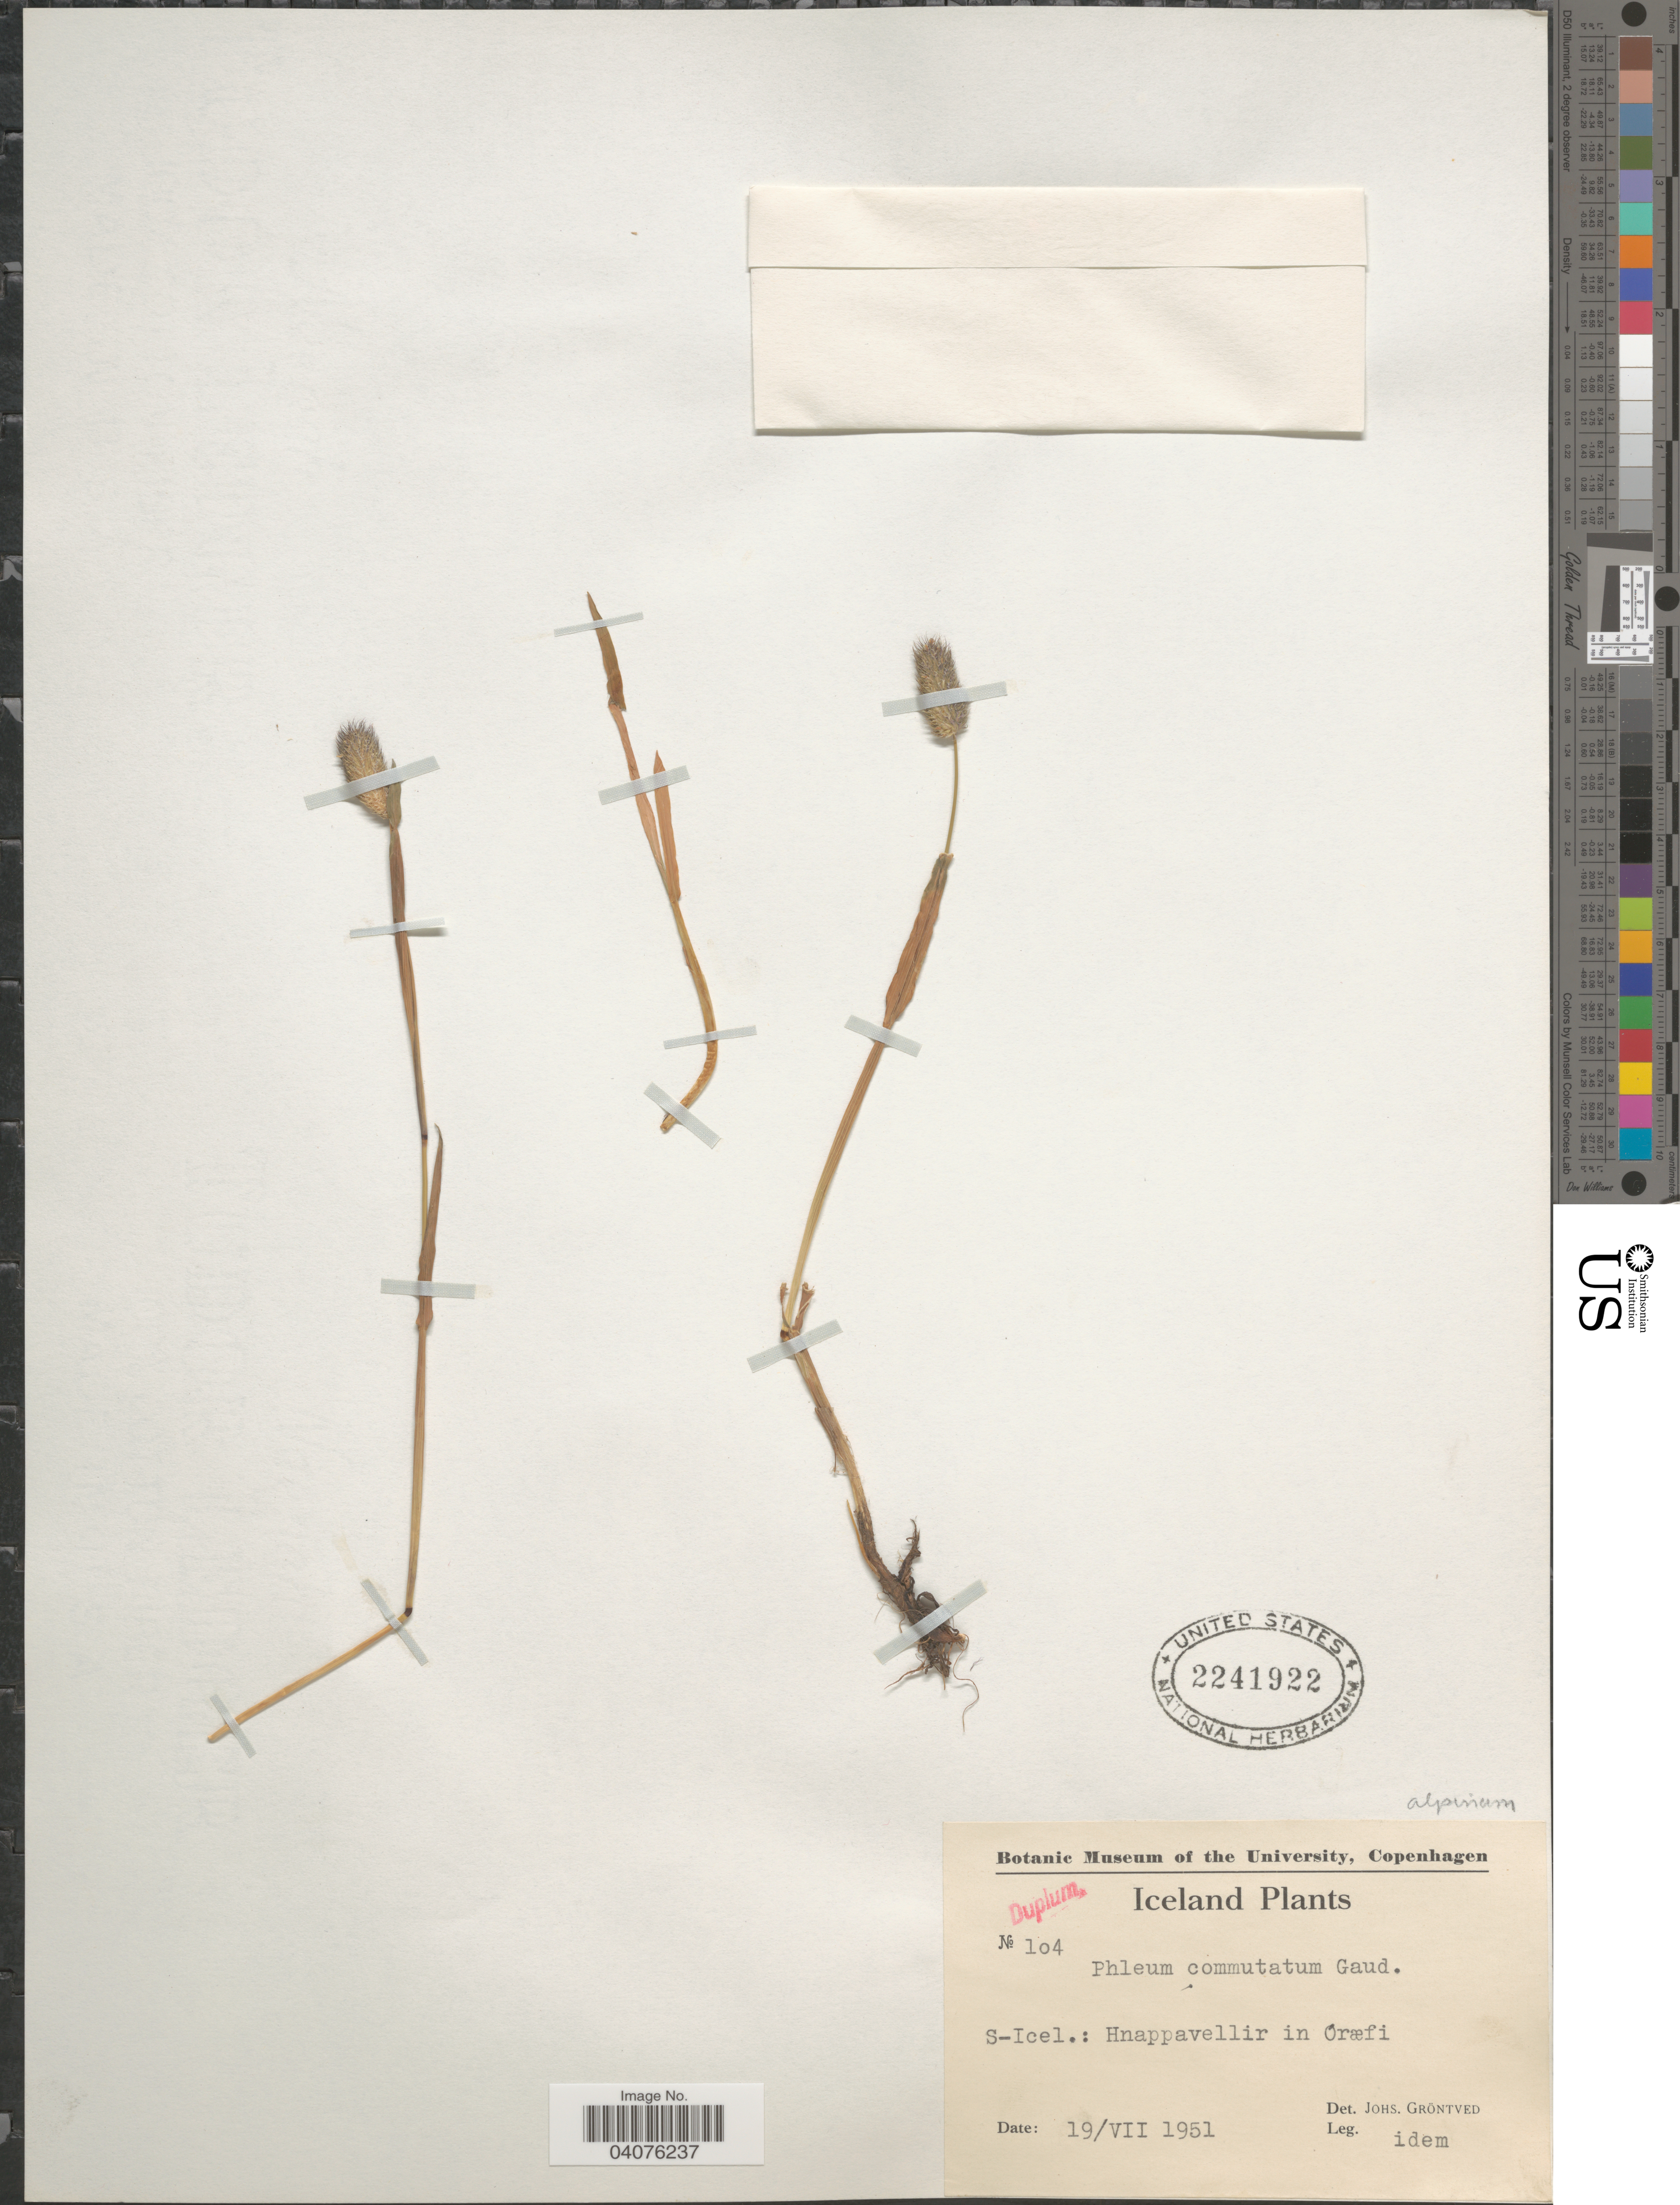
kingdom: Plantae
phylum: Tracheophyta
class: Liliopsida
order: Poales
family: Poaceae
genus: Phleum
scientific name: Phleum alpinum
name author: L.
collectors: J. Gröntved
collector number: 104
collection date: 1951-07-19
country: Iceland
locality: S-Icel.: Hnappavellir in Oræfi. Alpinum.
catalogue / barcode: US 2241922